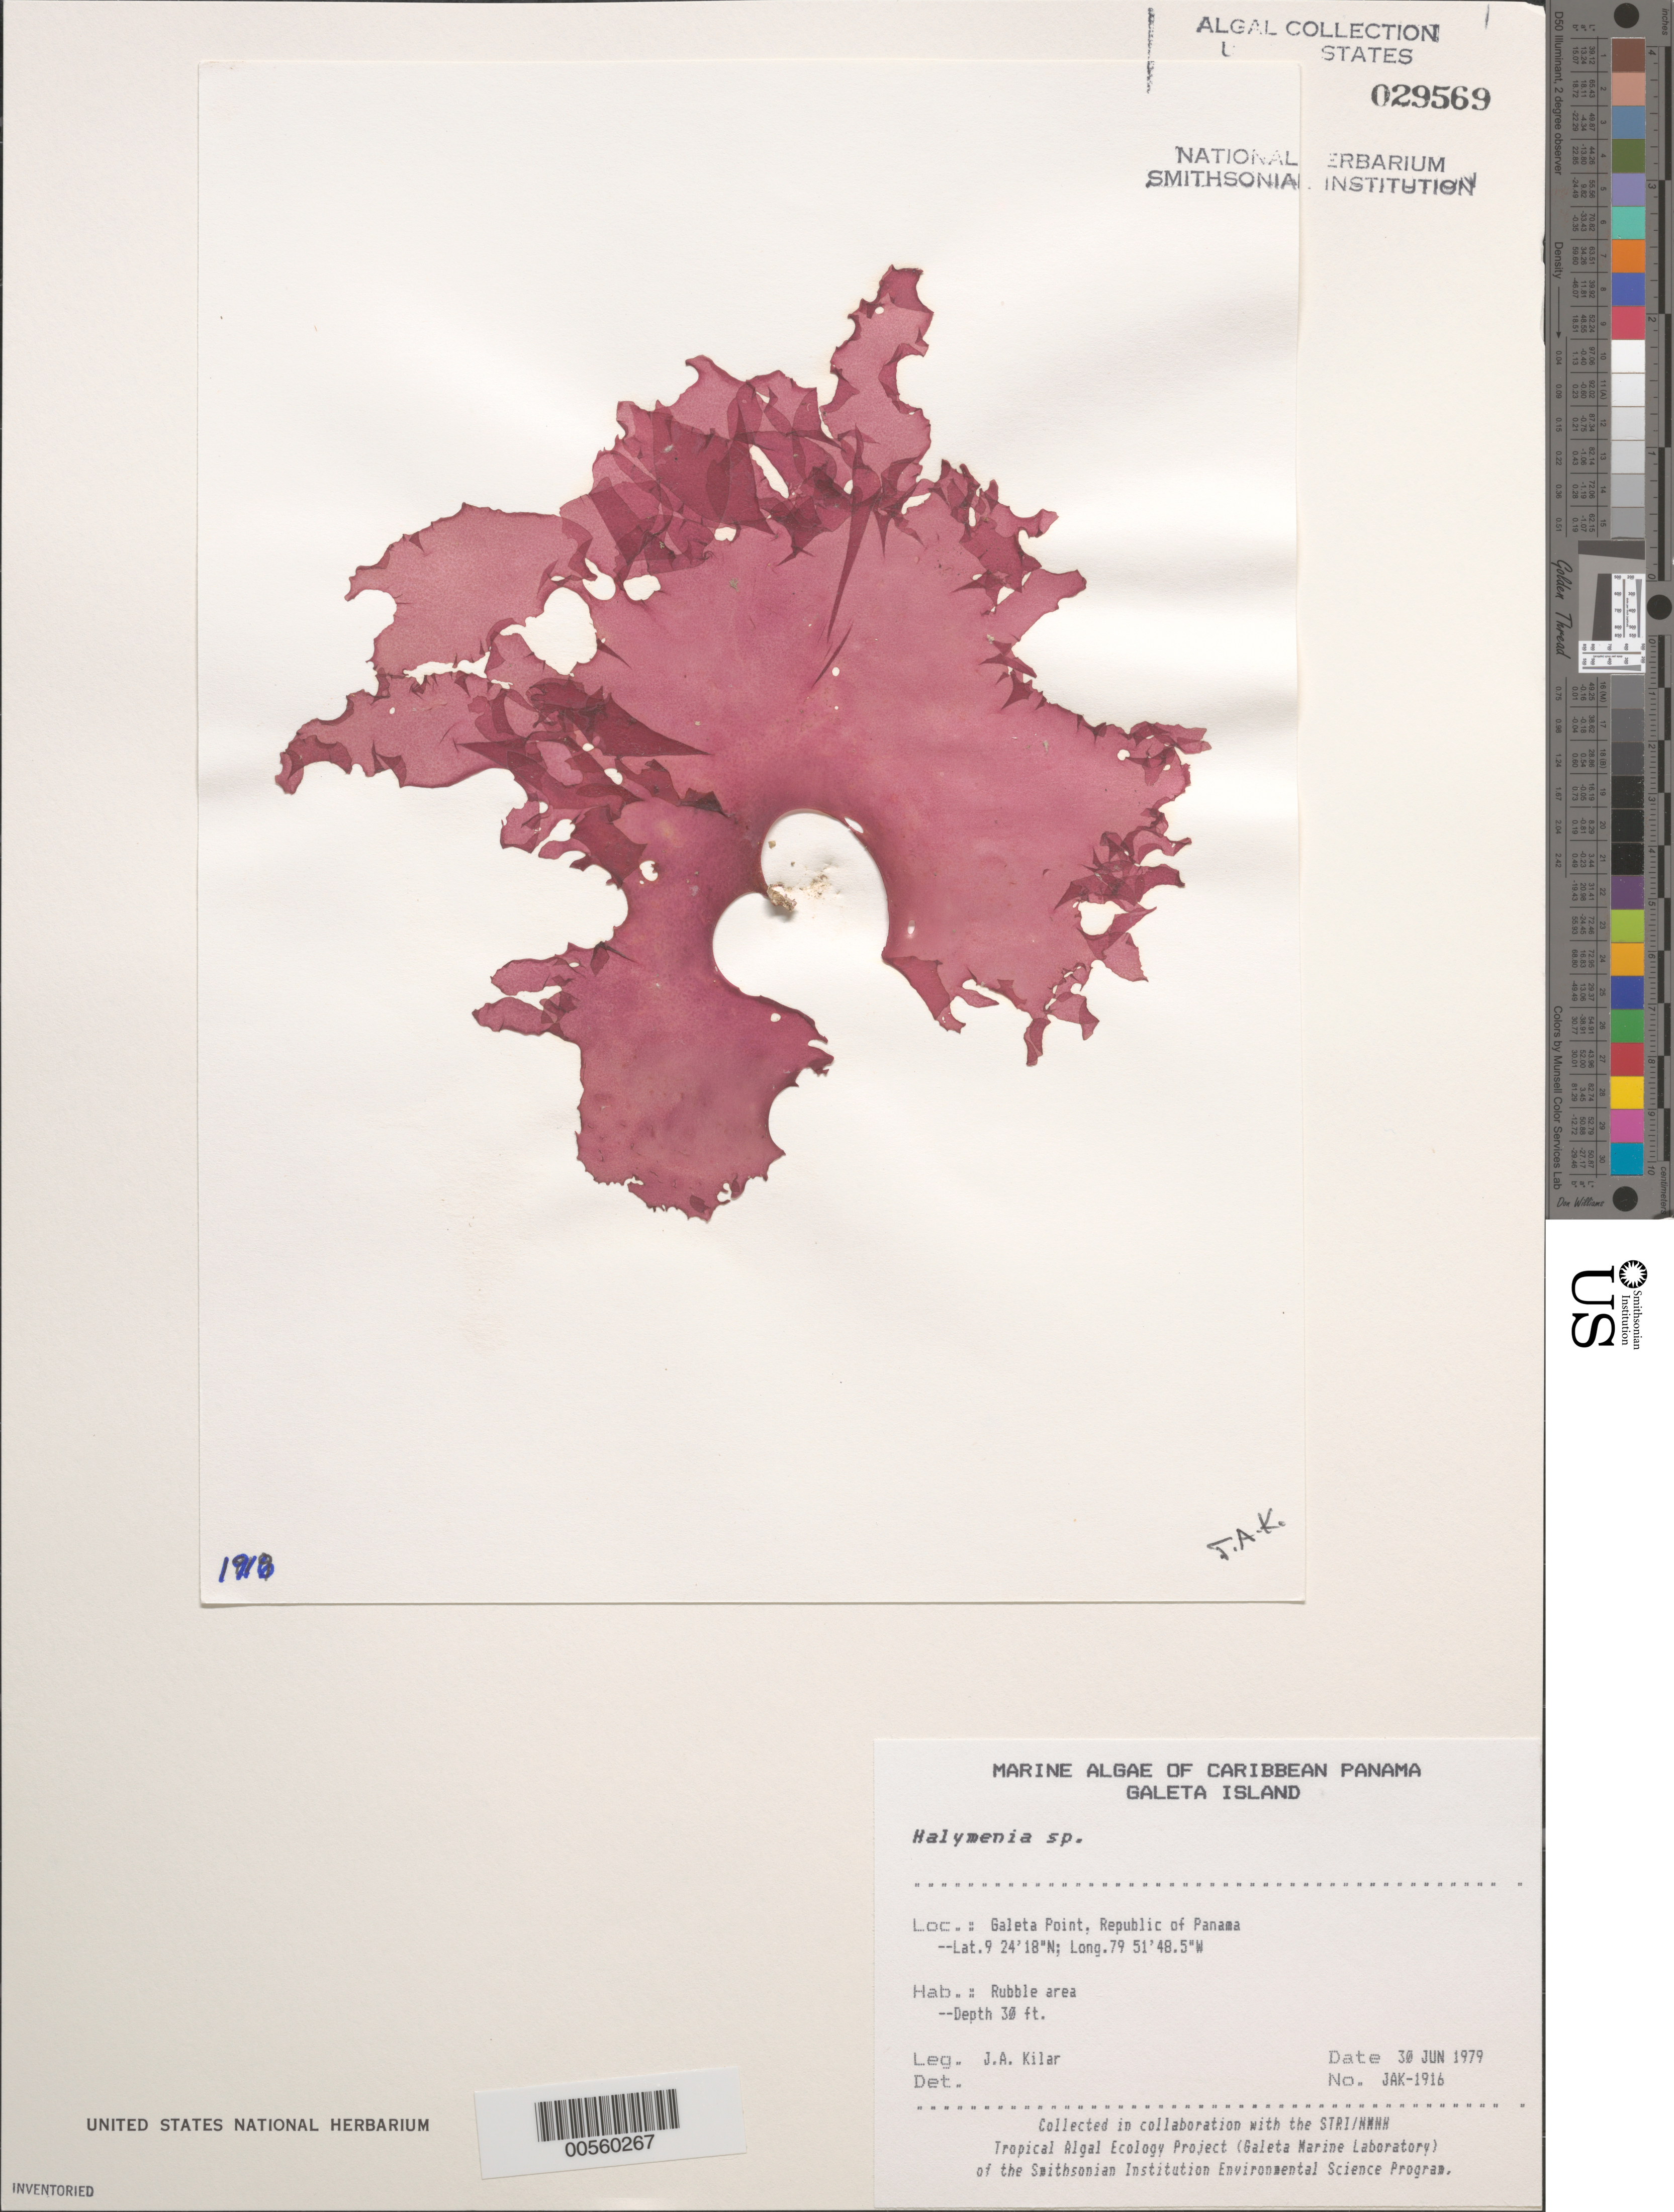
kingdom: Plantae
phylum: Rhodophyta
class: Florideophyceae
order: Halymeniales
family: Halymeniaceae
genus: Halymenia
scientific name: Halymenia sp.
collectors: J. A. Kilar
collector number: JAK-1916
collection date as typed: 30 Jun 1979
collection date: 1979-06-30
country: Panama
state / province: Colón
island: Galeta Island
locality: Galeta Point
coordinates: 9 24' 18" N, 79 51' 48.5" W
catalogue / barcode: US 29569